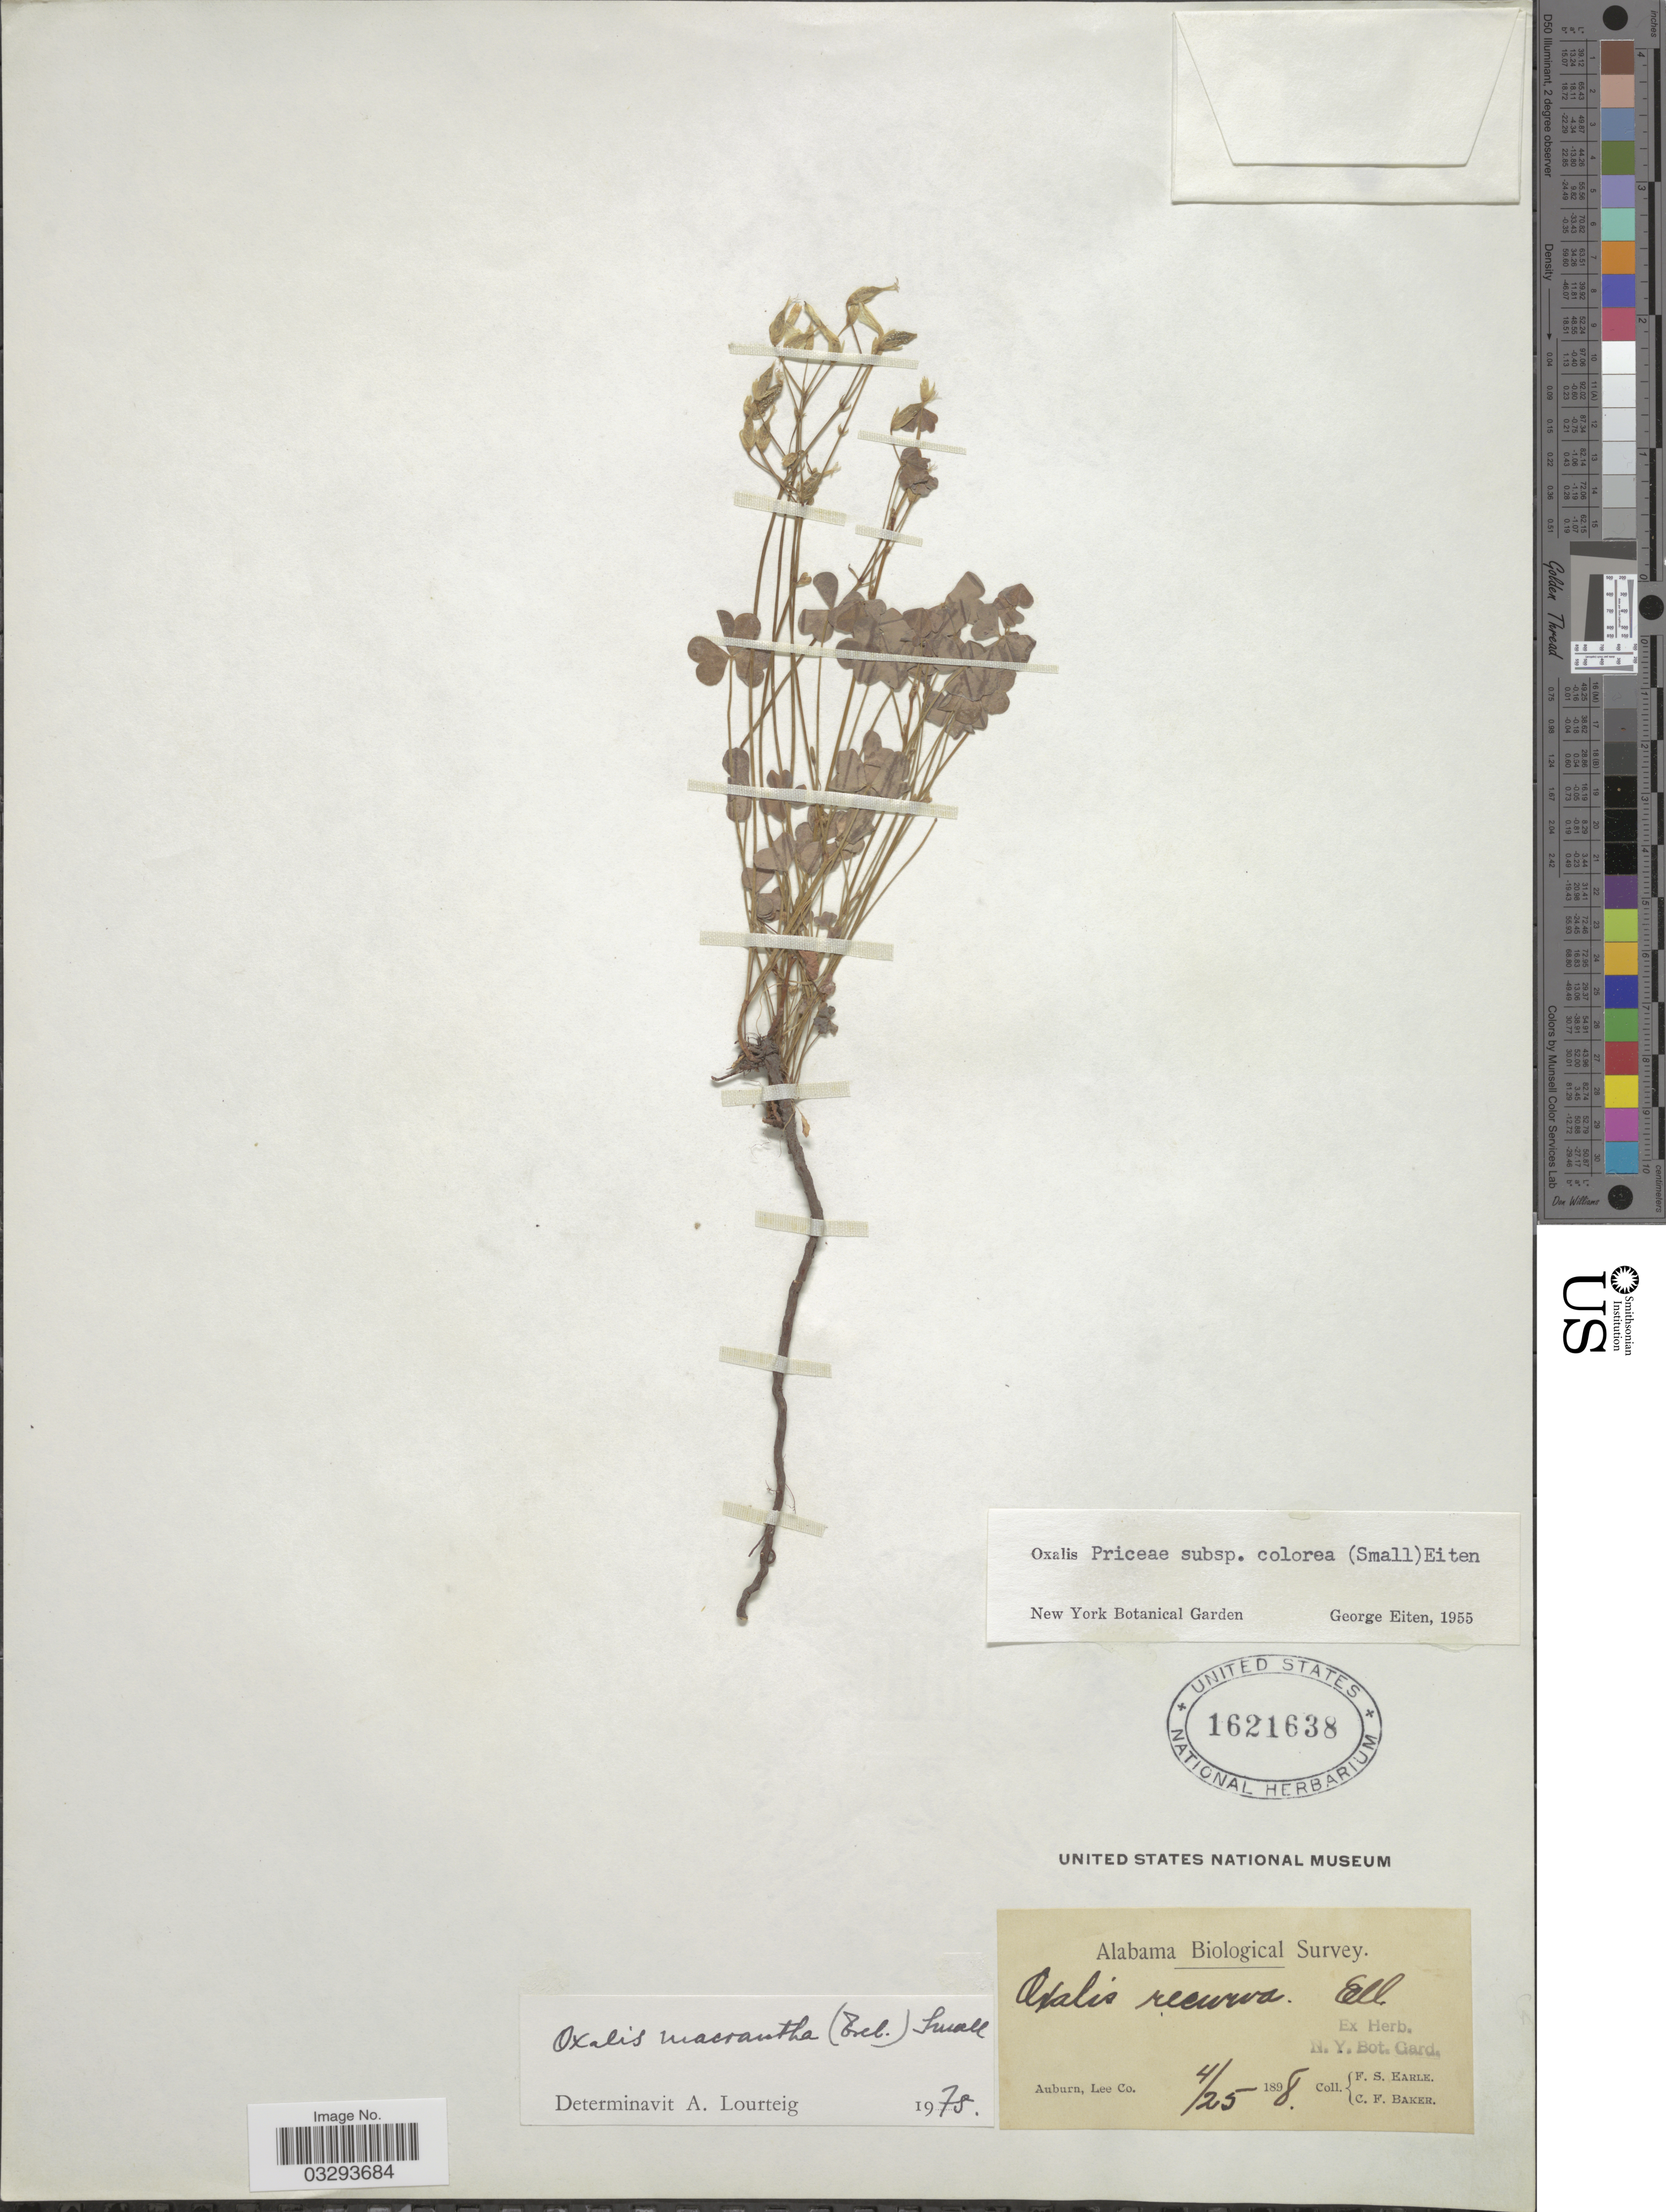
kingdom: Plantae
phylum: Tracheophyta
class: Magnoliopsida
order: Oxalidales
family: Oxalidaceae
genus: Oxalis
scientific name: Oxalis macrantha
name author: (Trel.) Small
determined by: Lourteig, A.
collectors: F. S. Earle & C. F. Baker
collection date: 1898-04-25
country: United States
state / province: Alabama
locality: Auburn, Lee Co.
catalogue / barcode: US 1621638